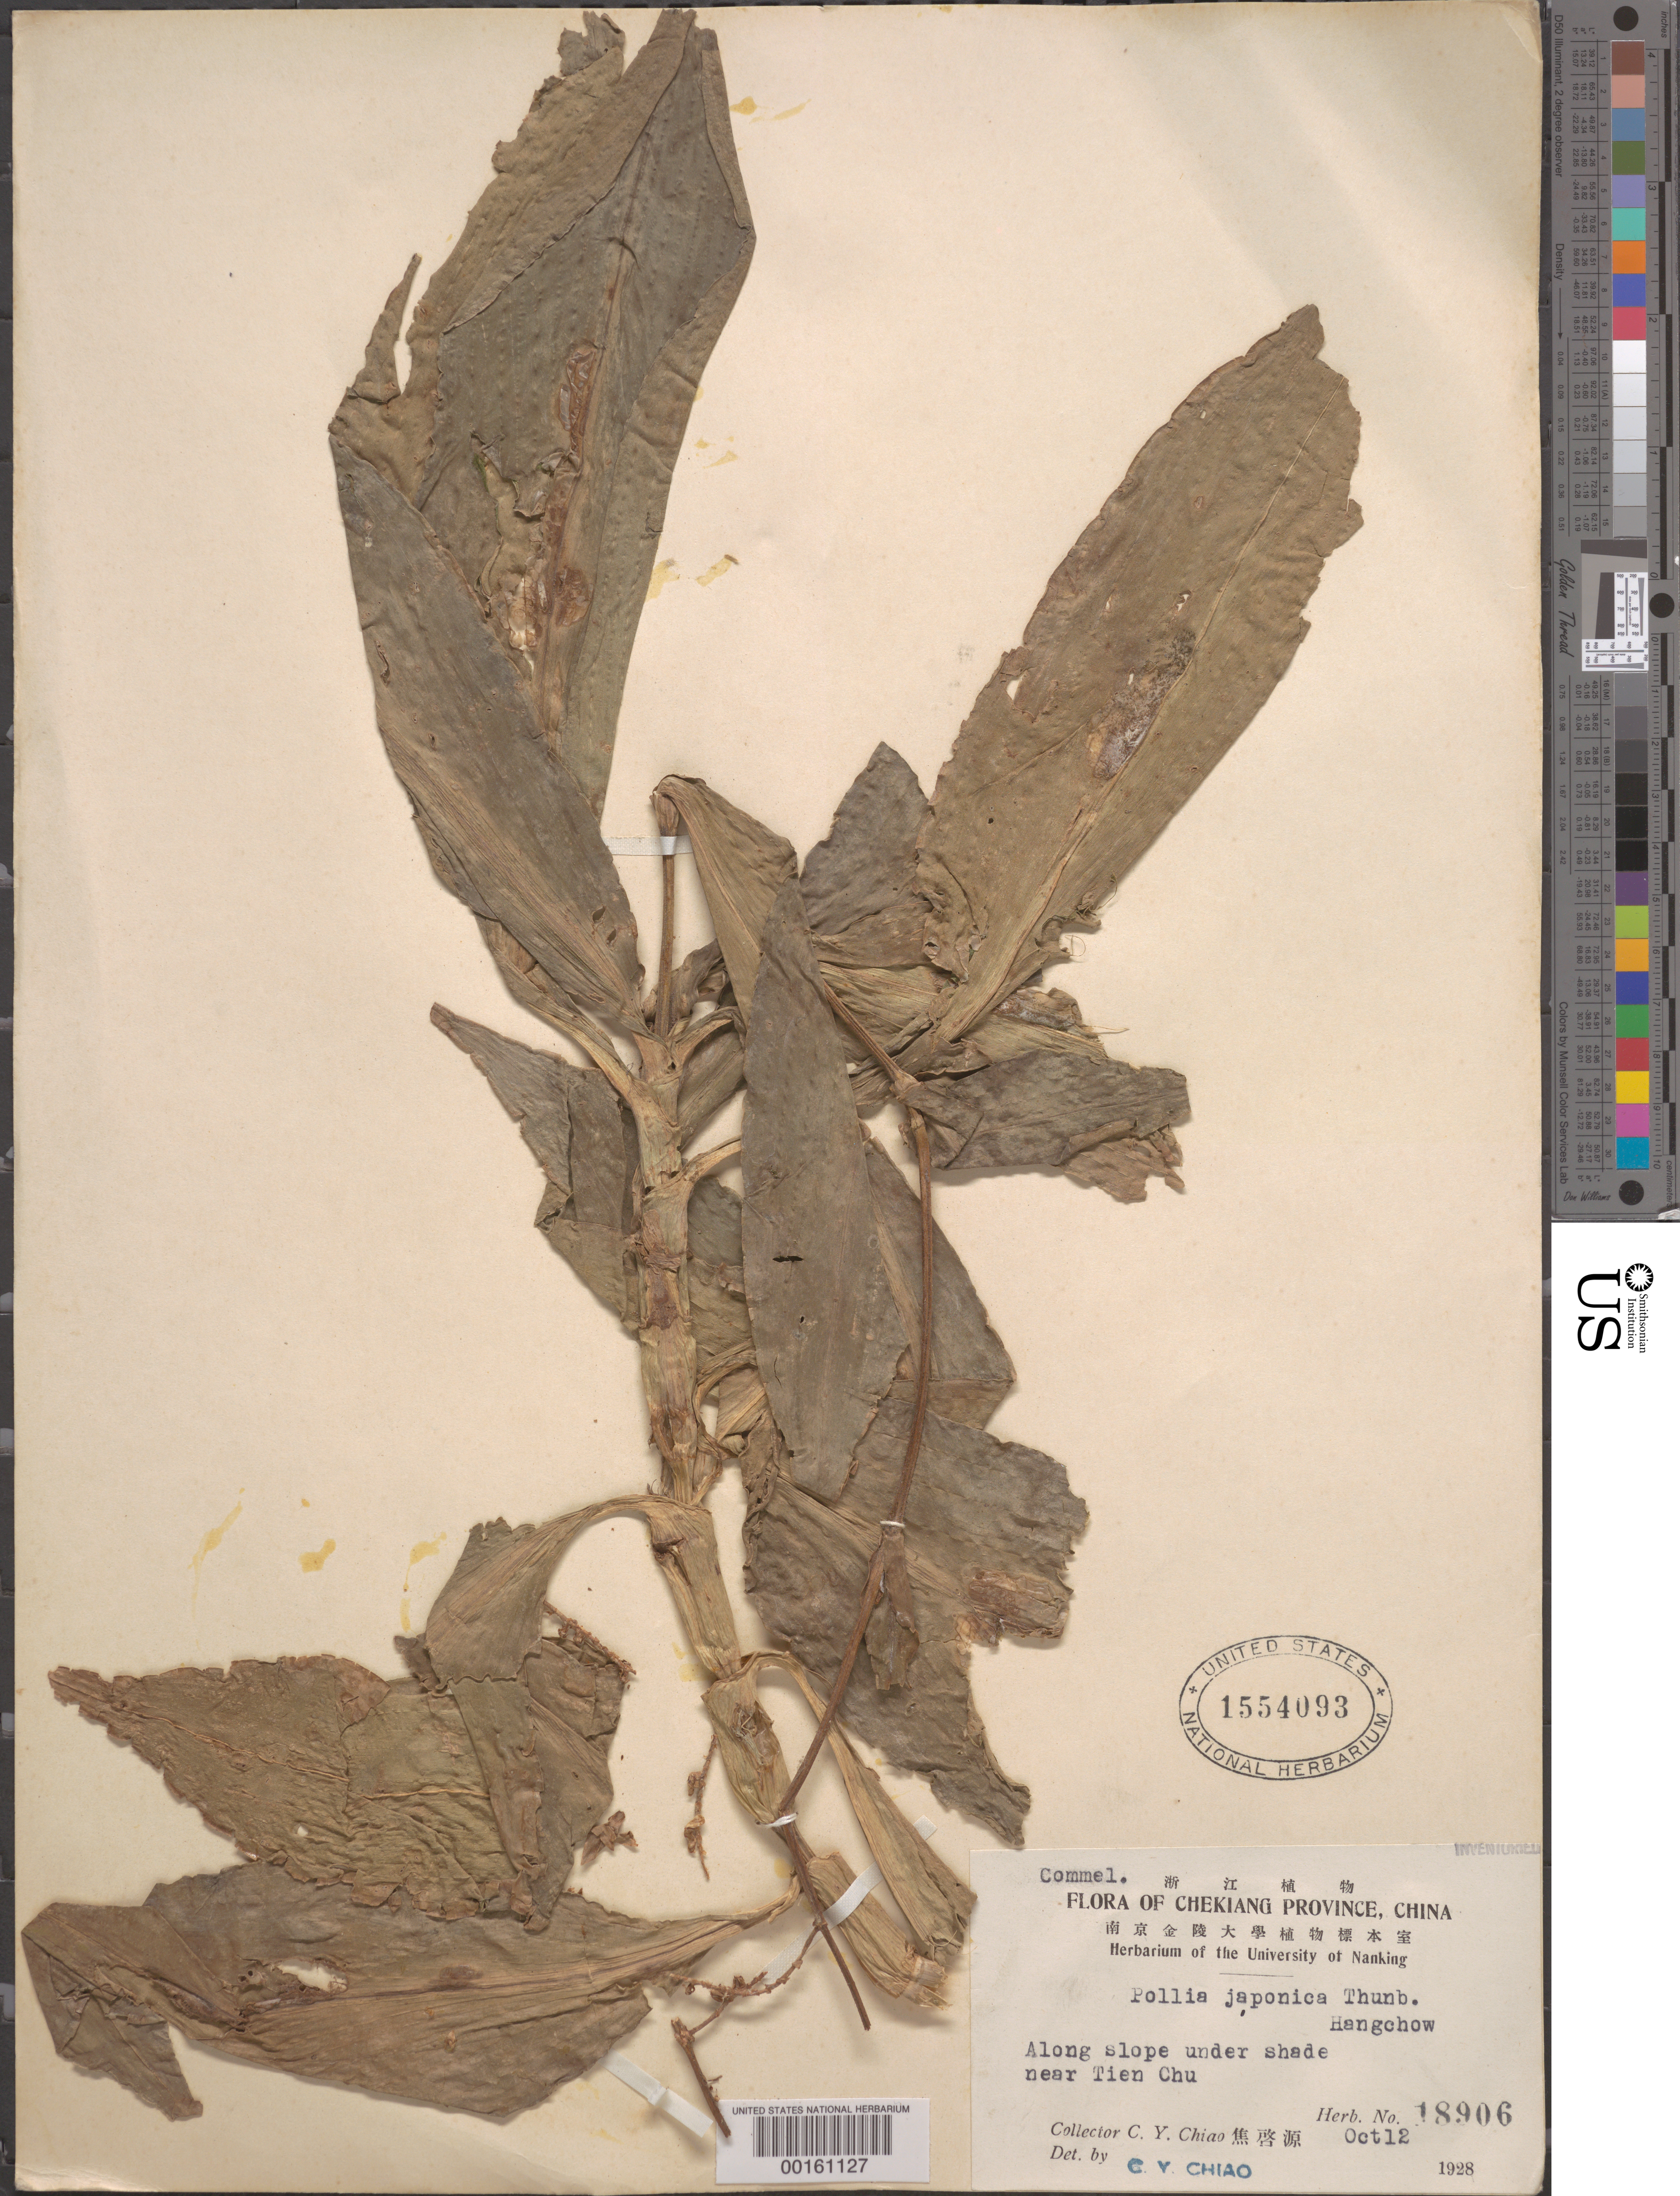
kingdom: Plantae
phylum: Tracheophyta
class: Liliopsida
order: Commelinales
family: Commelinaceae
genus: Pollia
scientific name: Pollia japonica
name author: Thunb.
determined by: Chiao, C. Y.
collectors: C. Y. Chiao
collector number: Herb. No. 18906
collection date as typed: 12 Oct 1928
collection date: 1928-10-12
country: China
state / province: Zhejiang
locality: Near tien chu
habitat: Along slope, under shade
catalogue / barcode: US 1554093